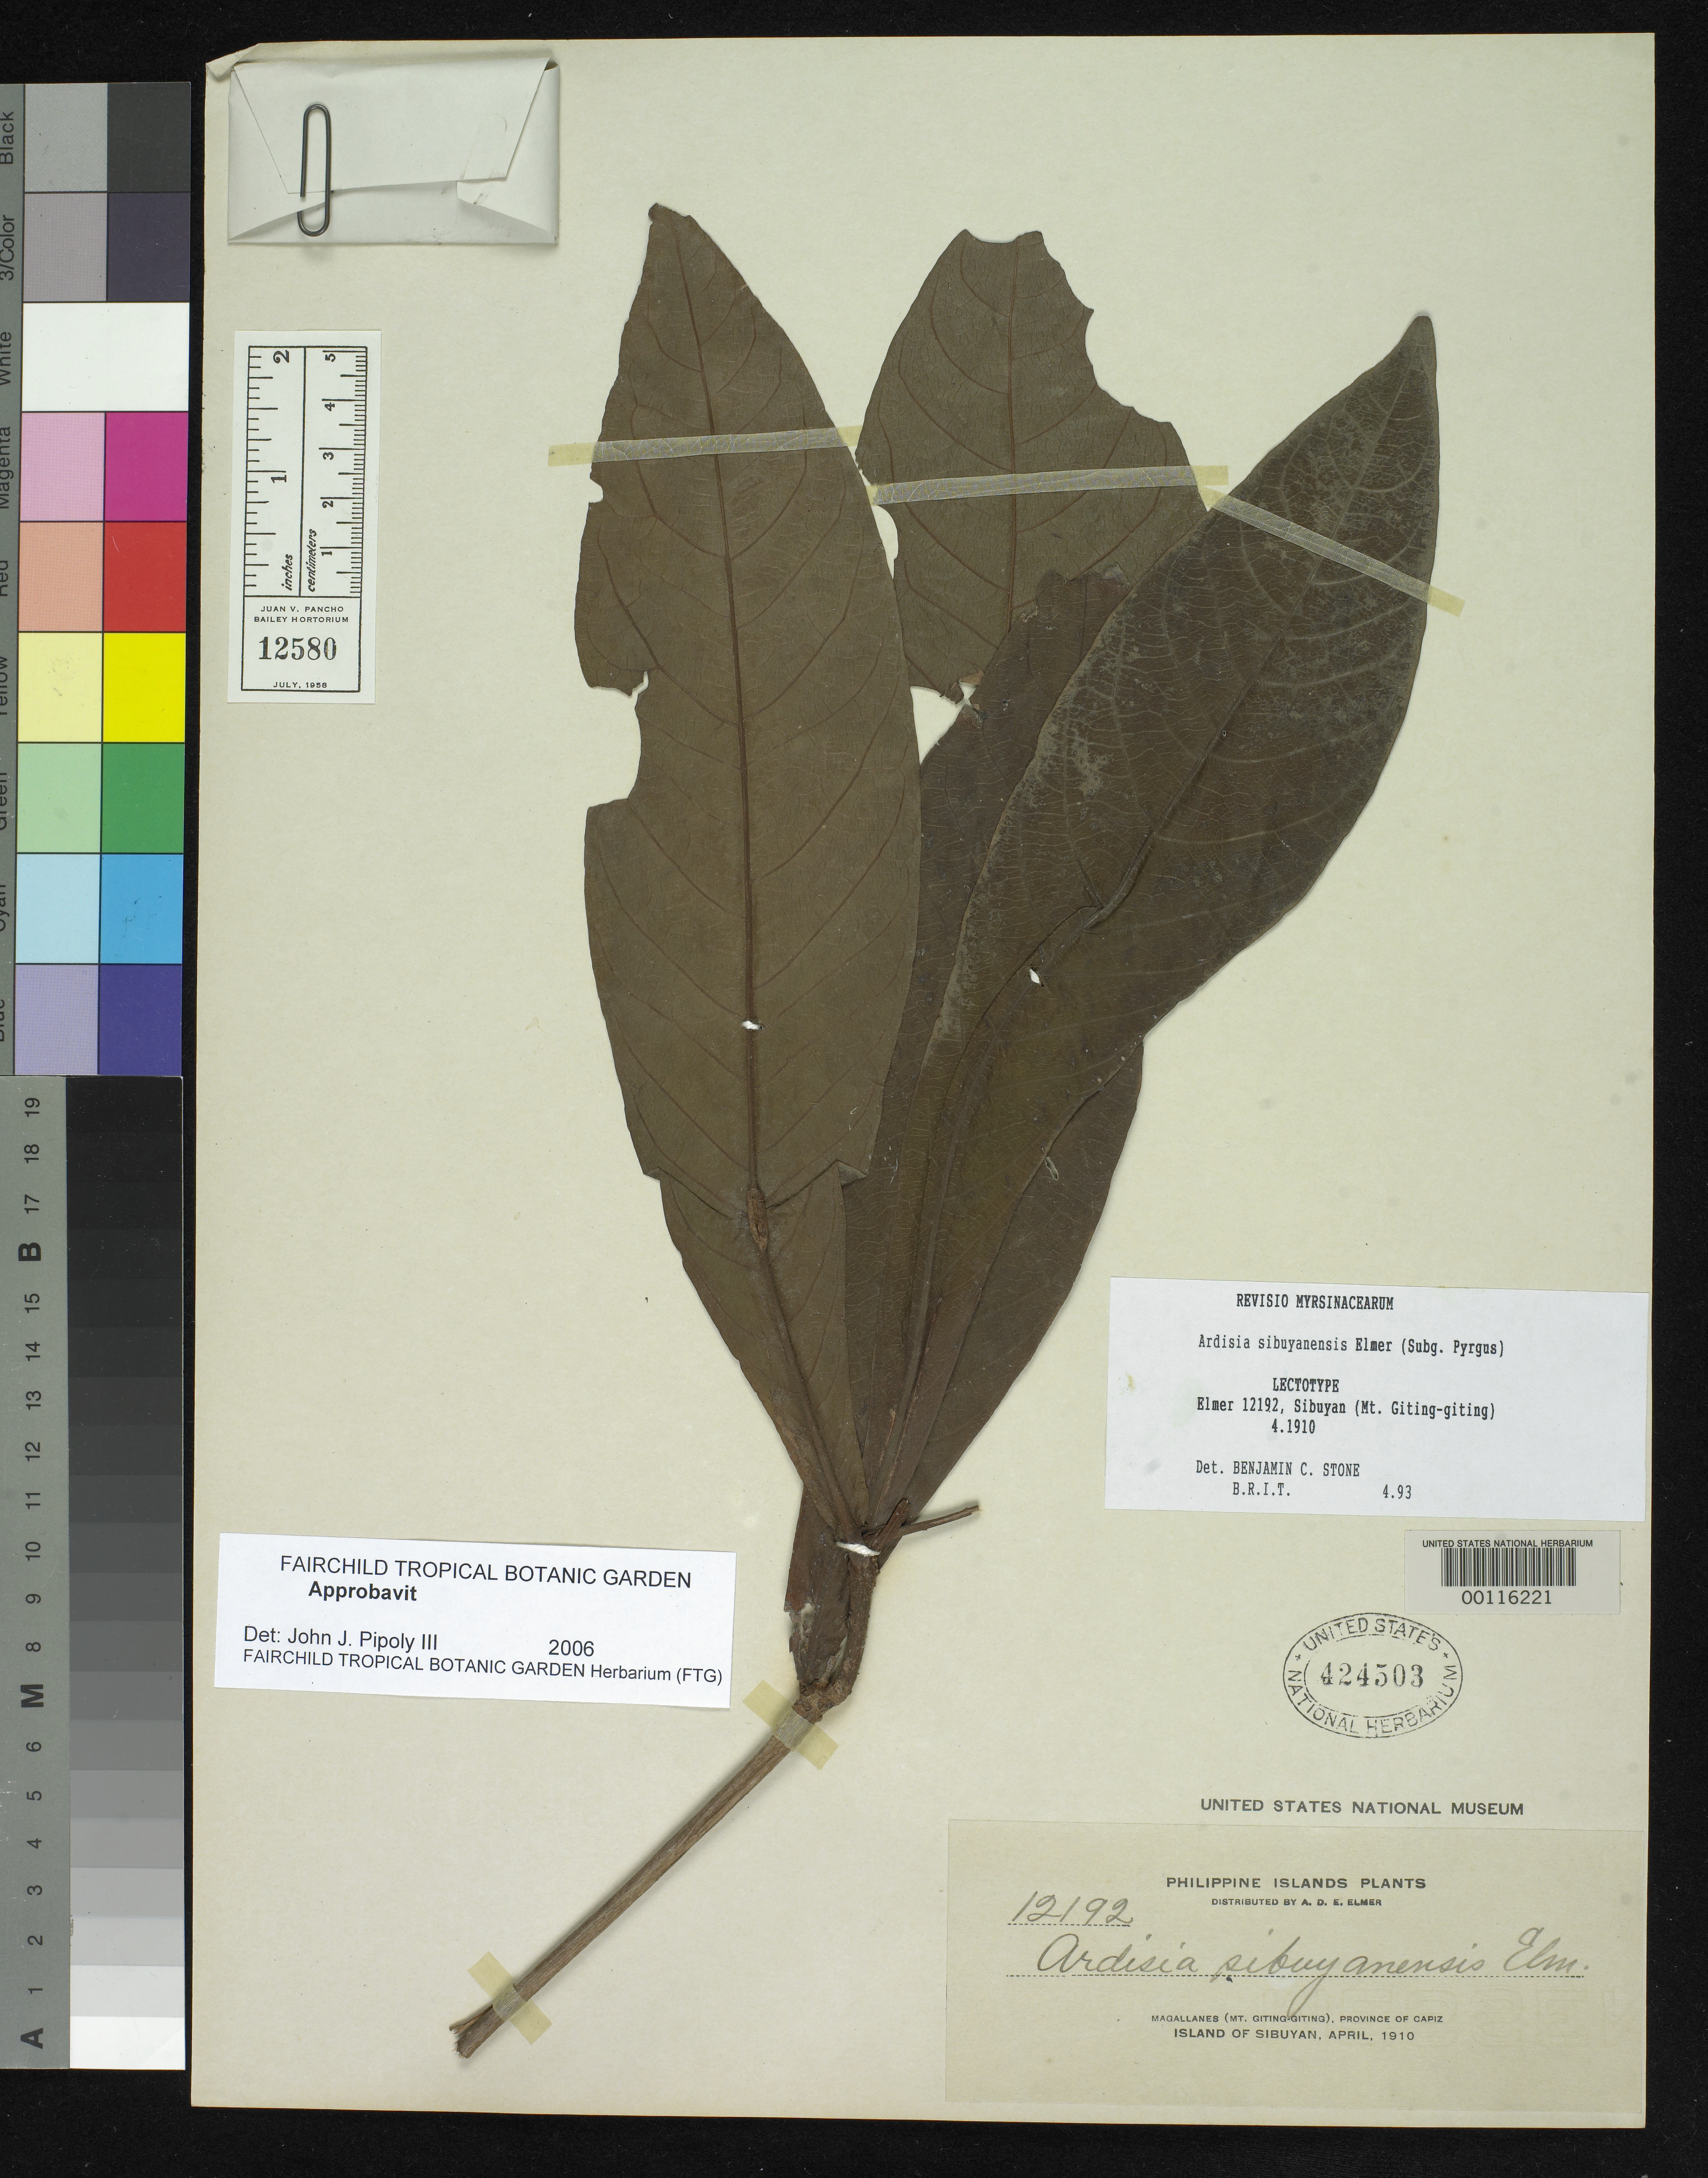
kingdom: Plantae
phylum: Tracheophyta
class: Magnoliopsida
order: Ericales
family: Primulaceae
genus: Ardisia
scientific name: Ardisia sibuyanensis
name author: Elmer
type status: Isotype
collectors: A. D. E. Elmer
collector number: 12192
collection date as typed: Apr 1910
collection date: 1910-04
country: Philippines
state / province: Mimaropa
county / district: Romblon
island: Sibuyan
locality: Magallanes, Mount Giting-Giting.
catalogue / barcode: US 424503